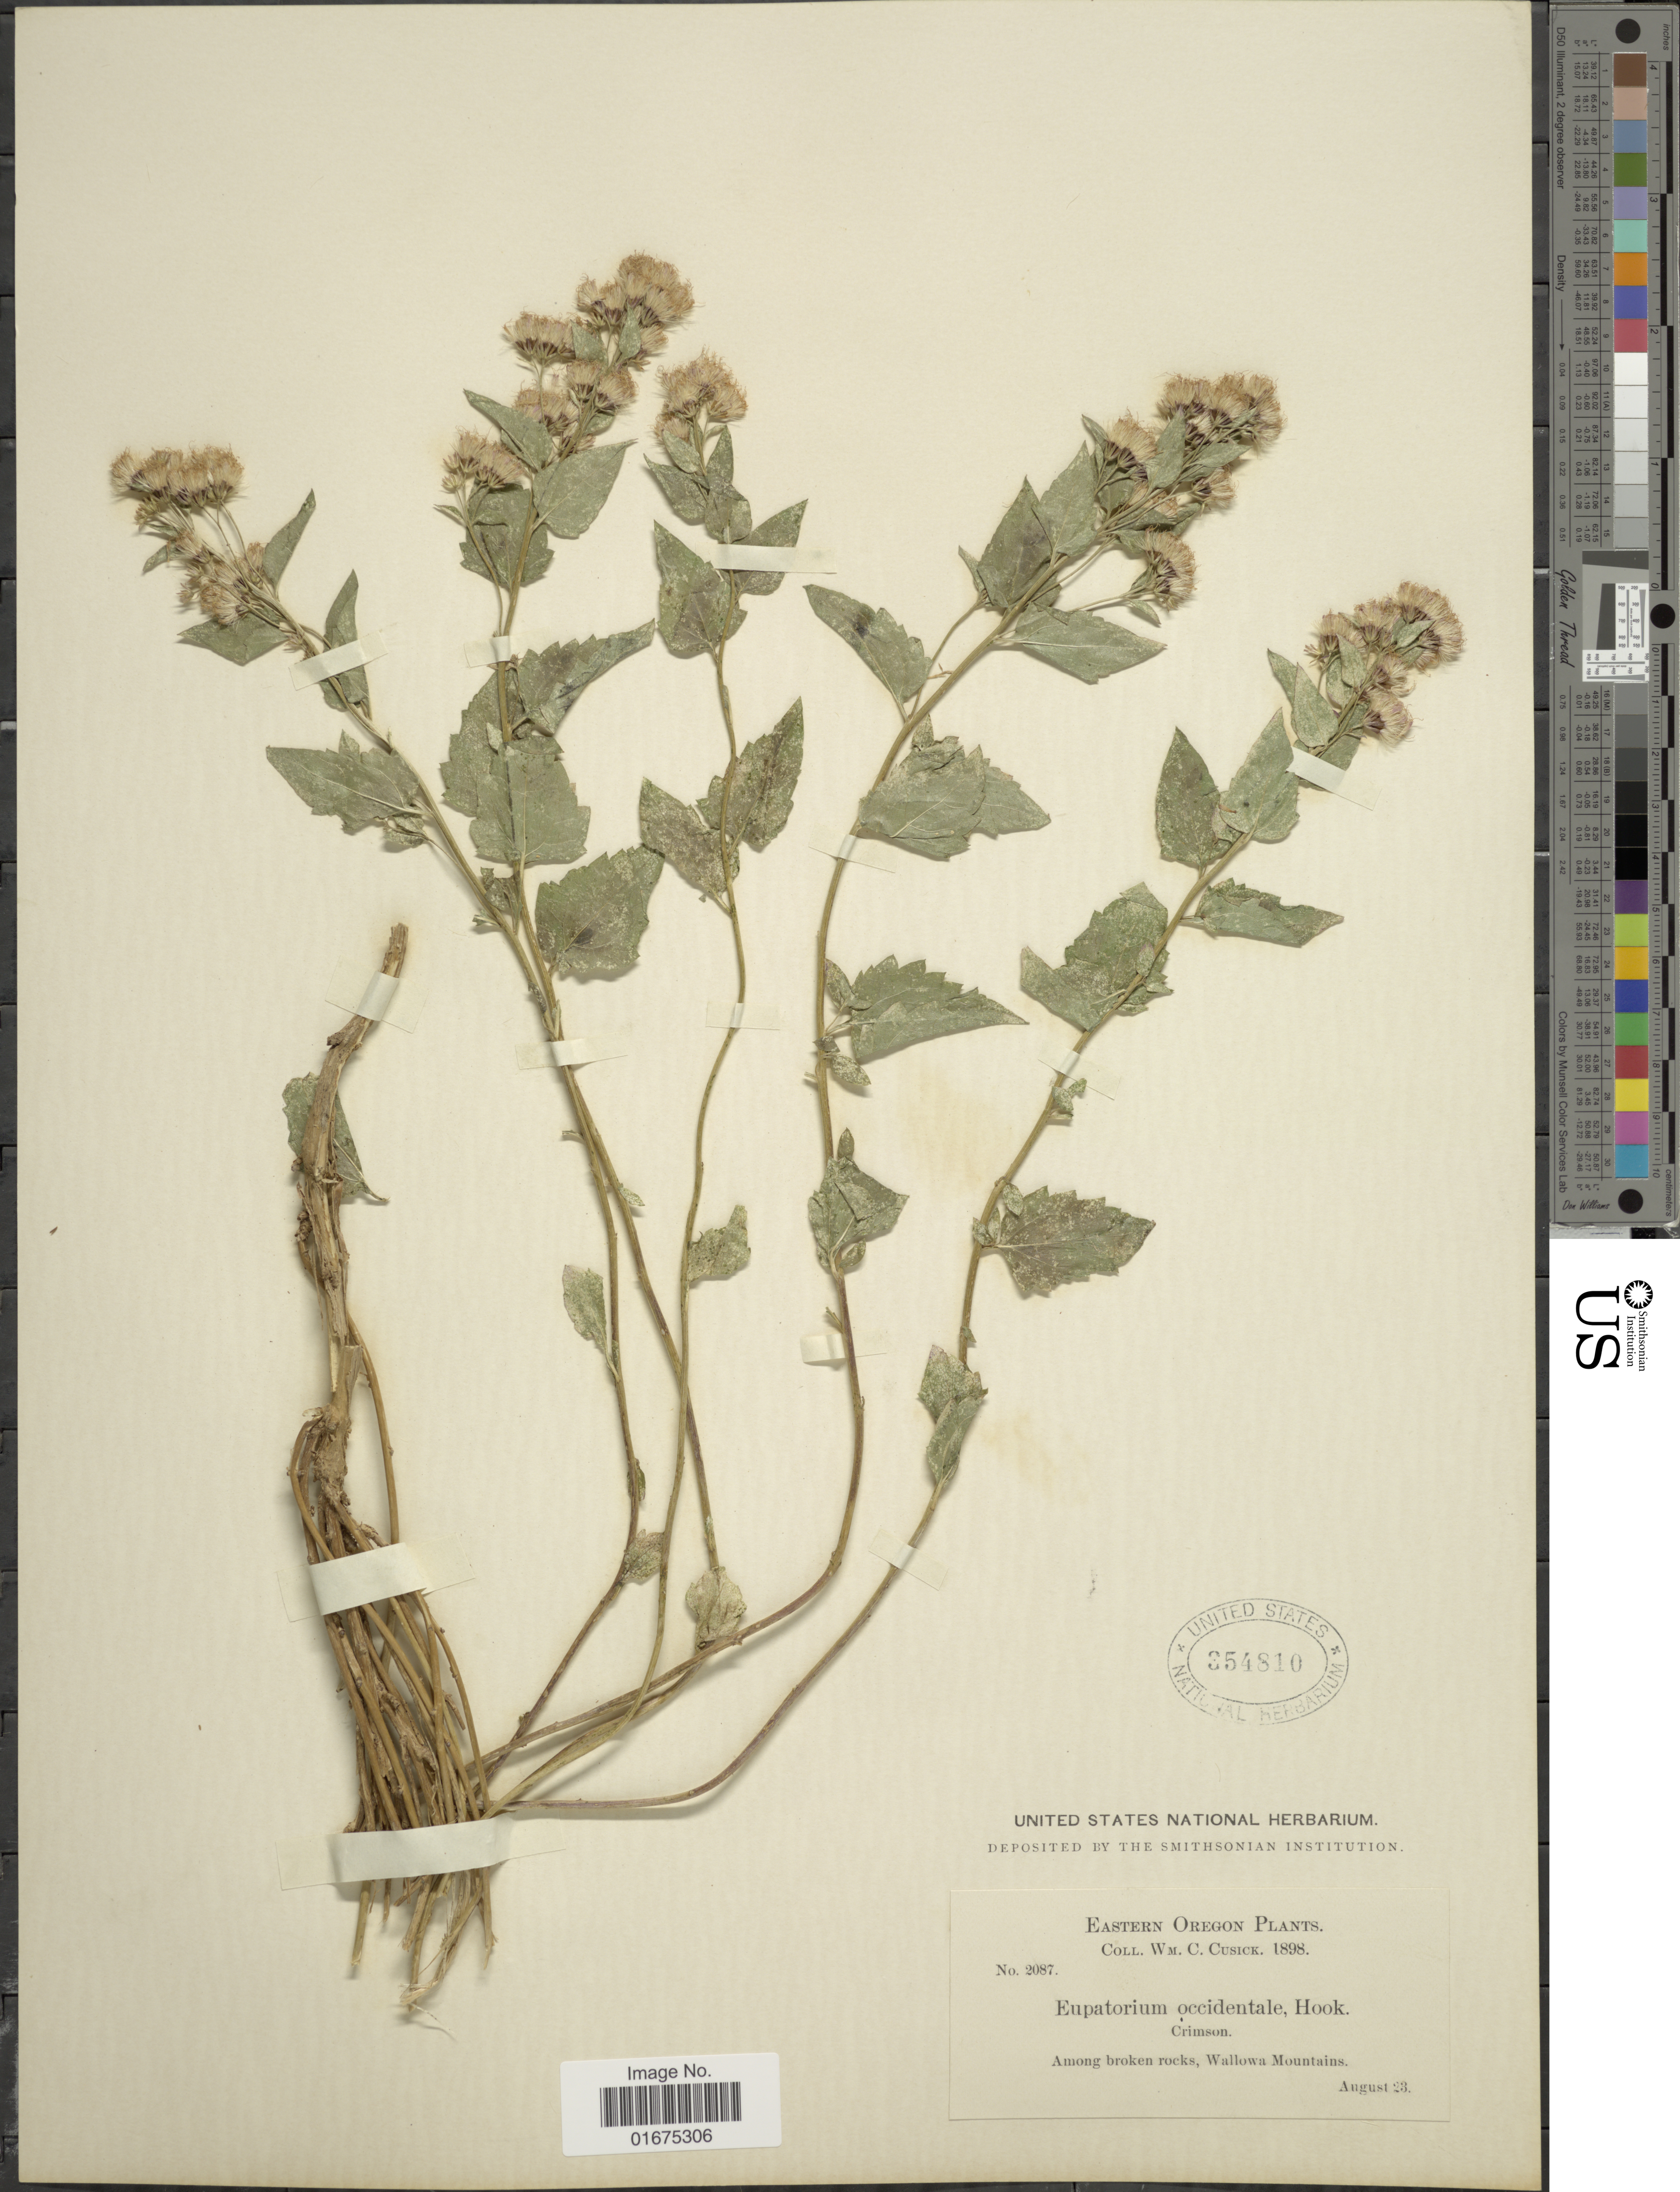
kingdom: Plantae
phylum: Tracheophyta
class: Magnoliopsida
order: Asterales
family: Asteraceae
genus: Ageratina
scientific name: Ageratina occidentalis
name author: (Hook.) R.M. King & H. Rob.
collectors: W. C. Cusick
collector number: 2087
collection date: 1898-08-23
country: United States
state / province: Oregon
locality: Eastern Oregon, Among broken rocks, Wallowa Mountains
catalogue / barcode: US 354810